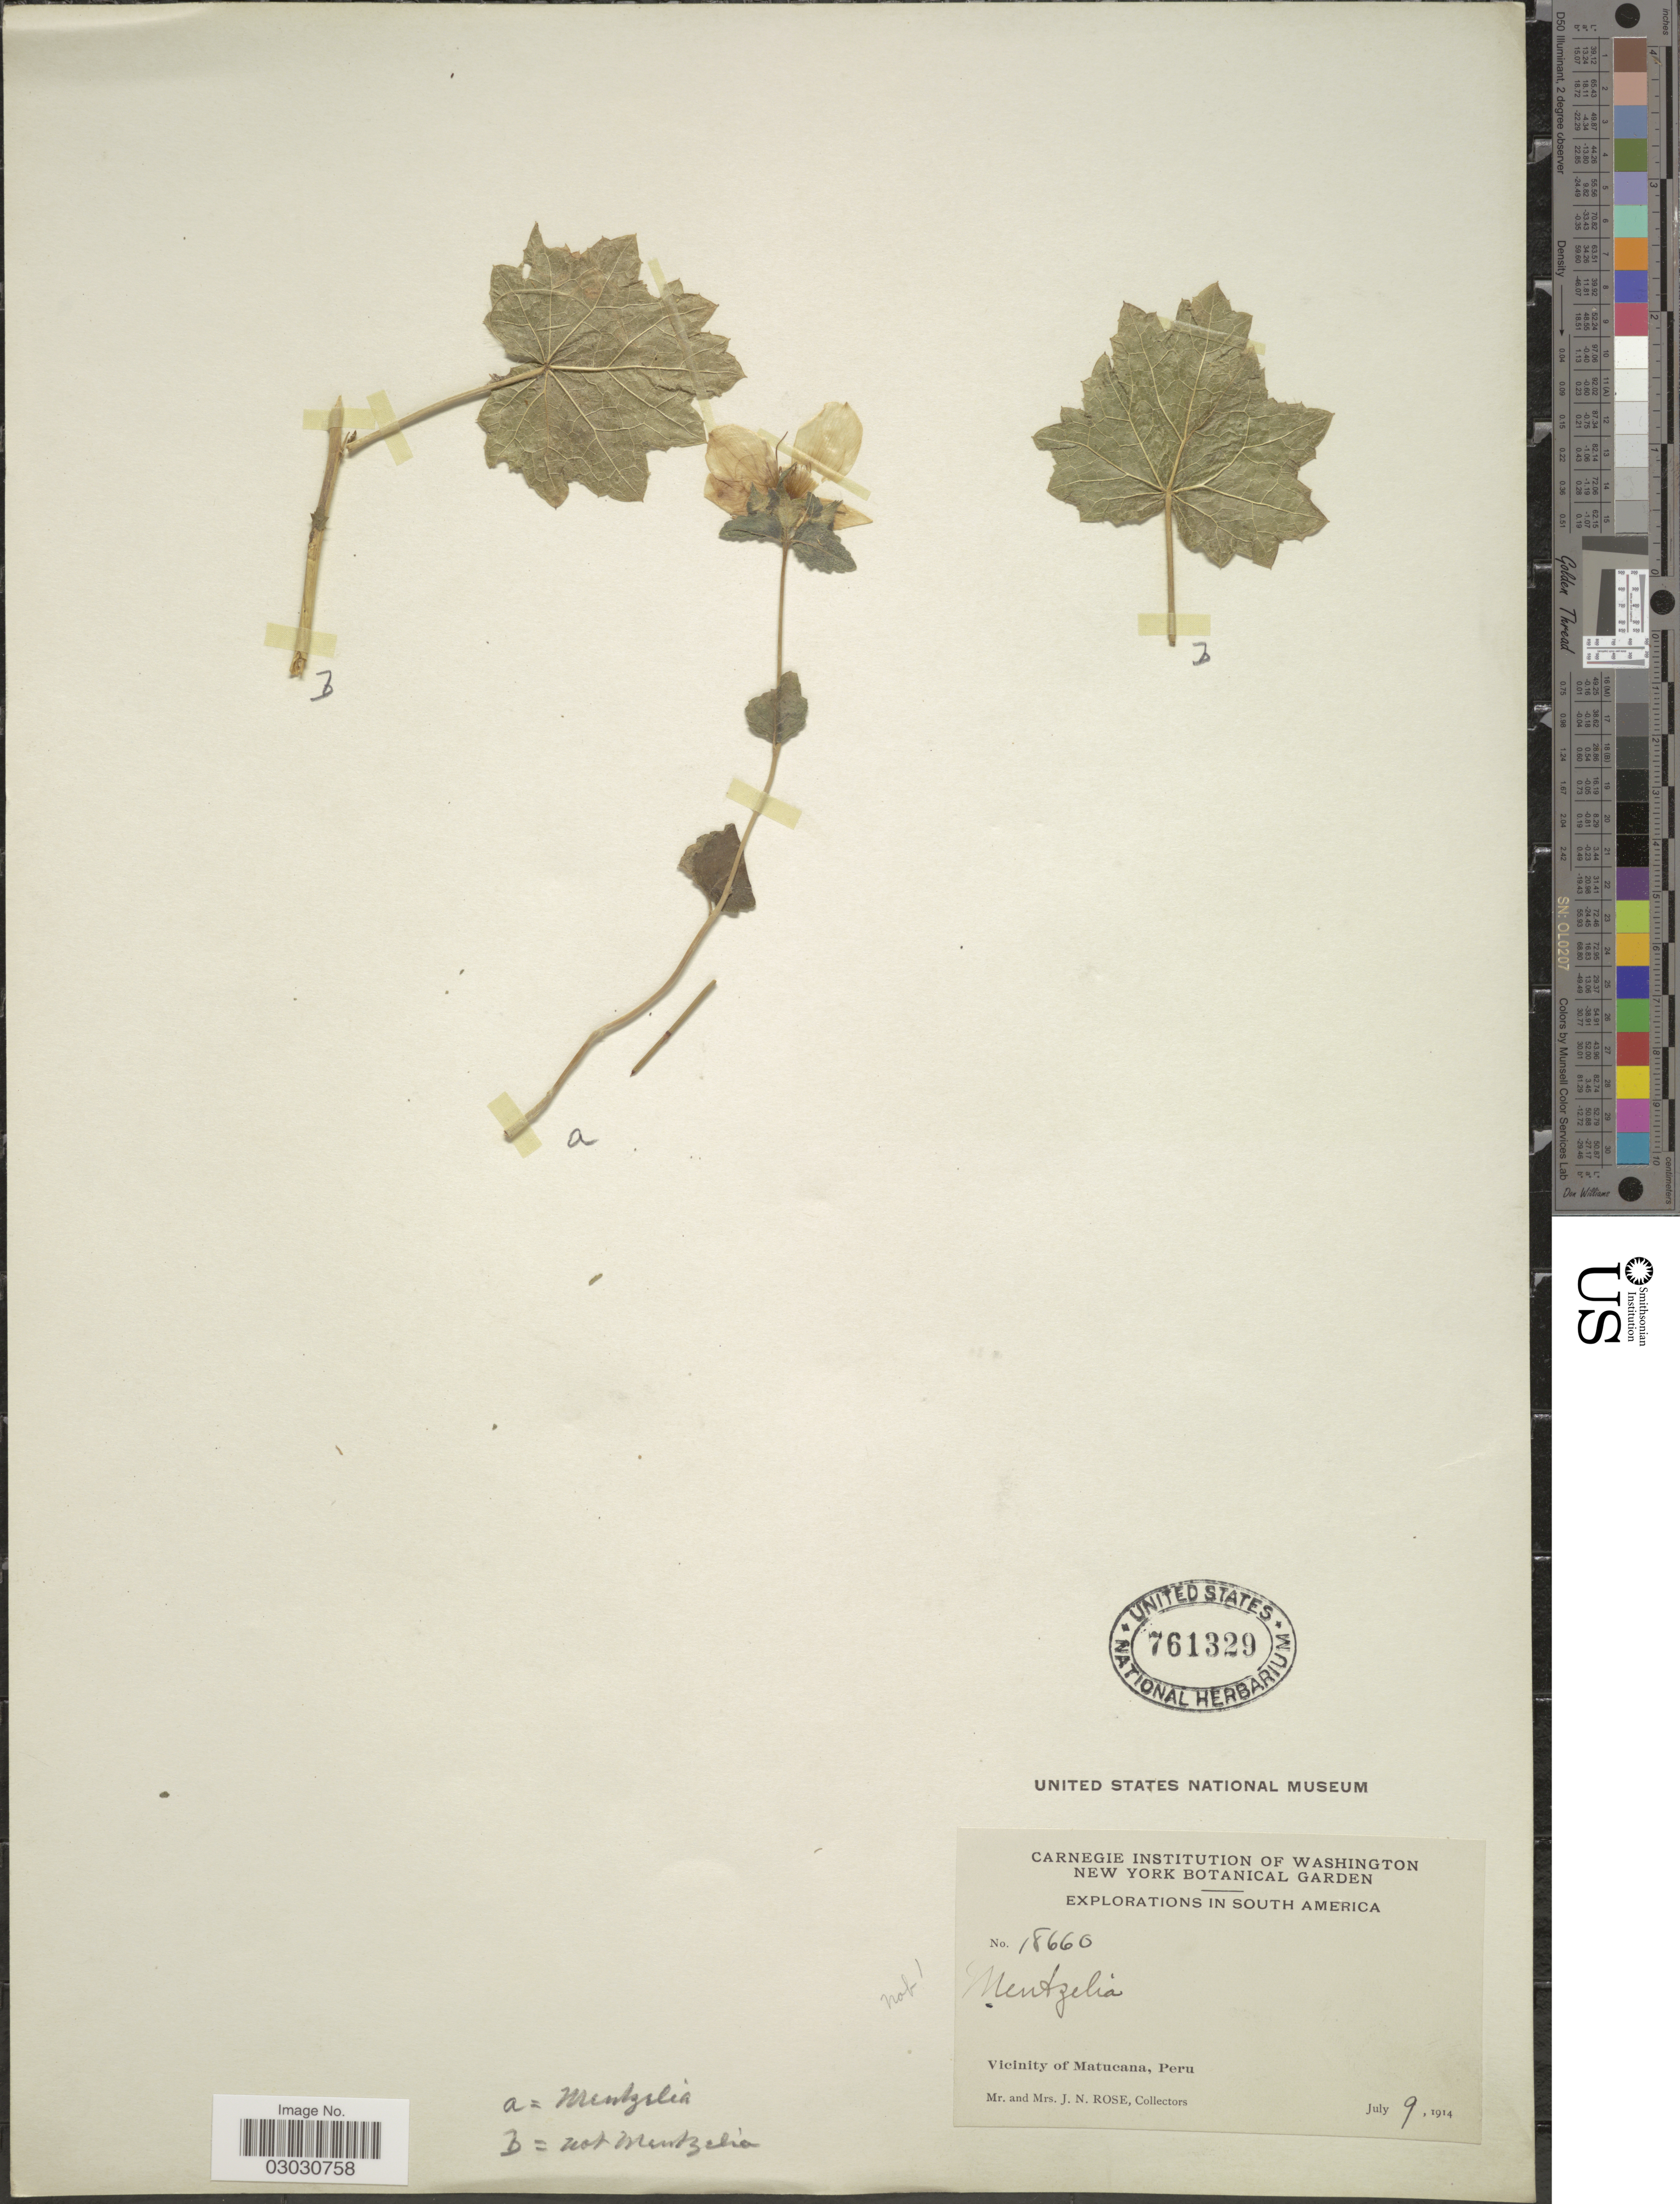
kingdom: Plantae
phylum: Tracheophyta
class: Magnoliopsida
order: Cornales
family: Loasaceae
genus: Mentzelia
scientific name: Mentzelia soratensis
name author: Urb. & Gilg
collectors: J. N. Rose & L. B. Rose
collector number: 18660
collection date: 1914-07-09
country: Peru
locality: Vicinity of Matucana.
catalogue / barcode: US 761329